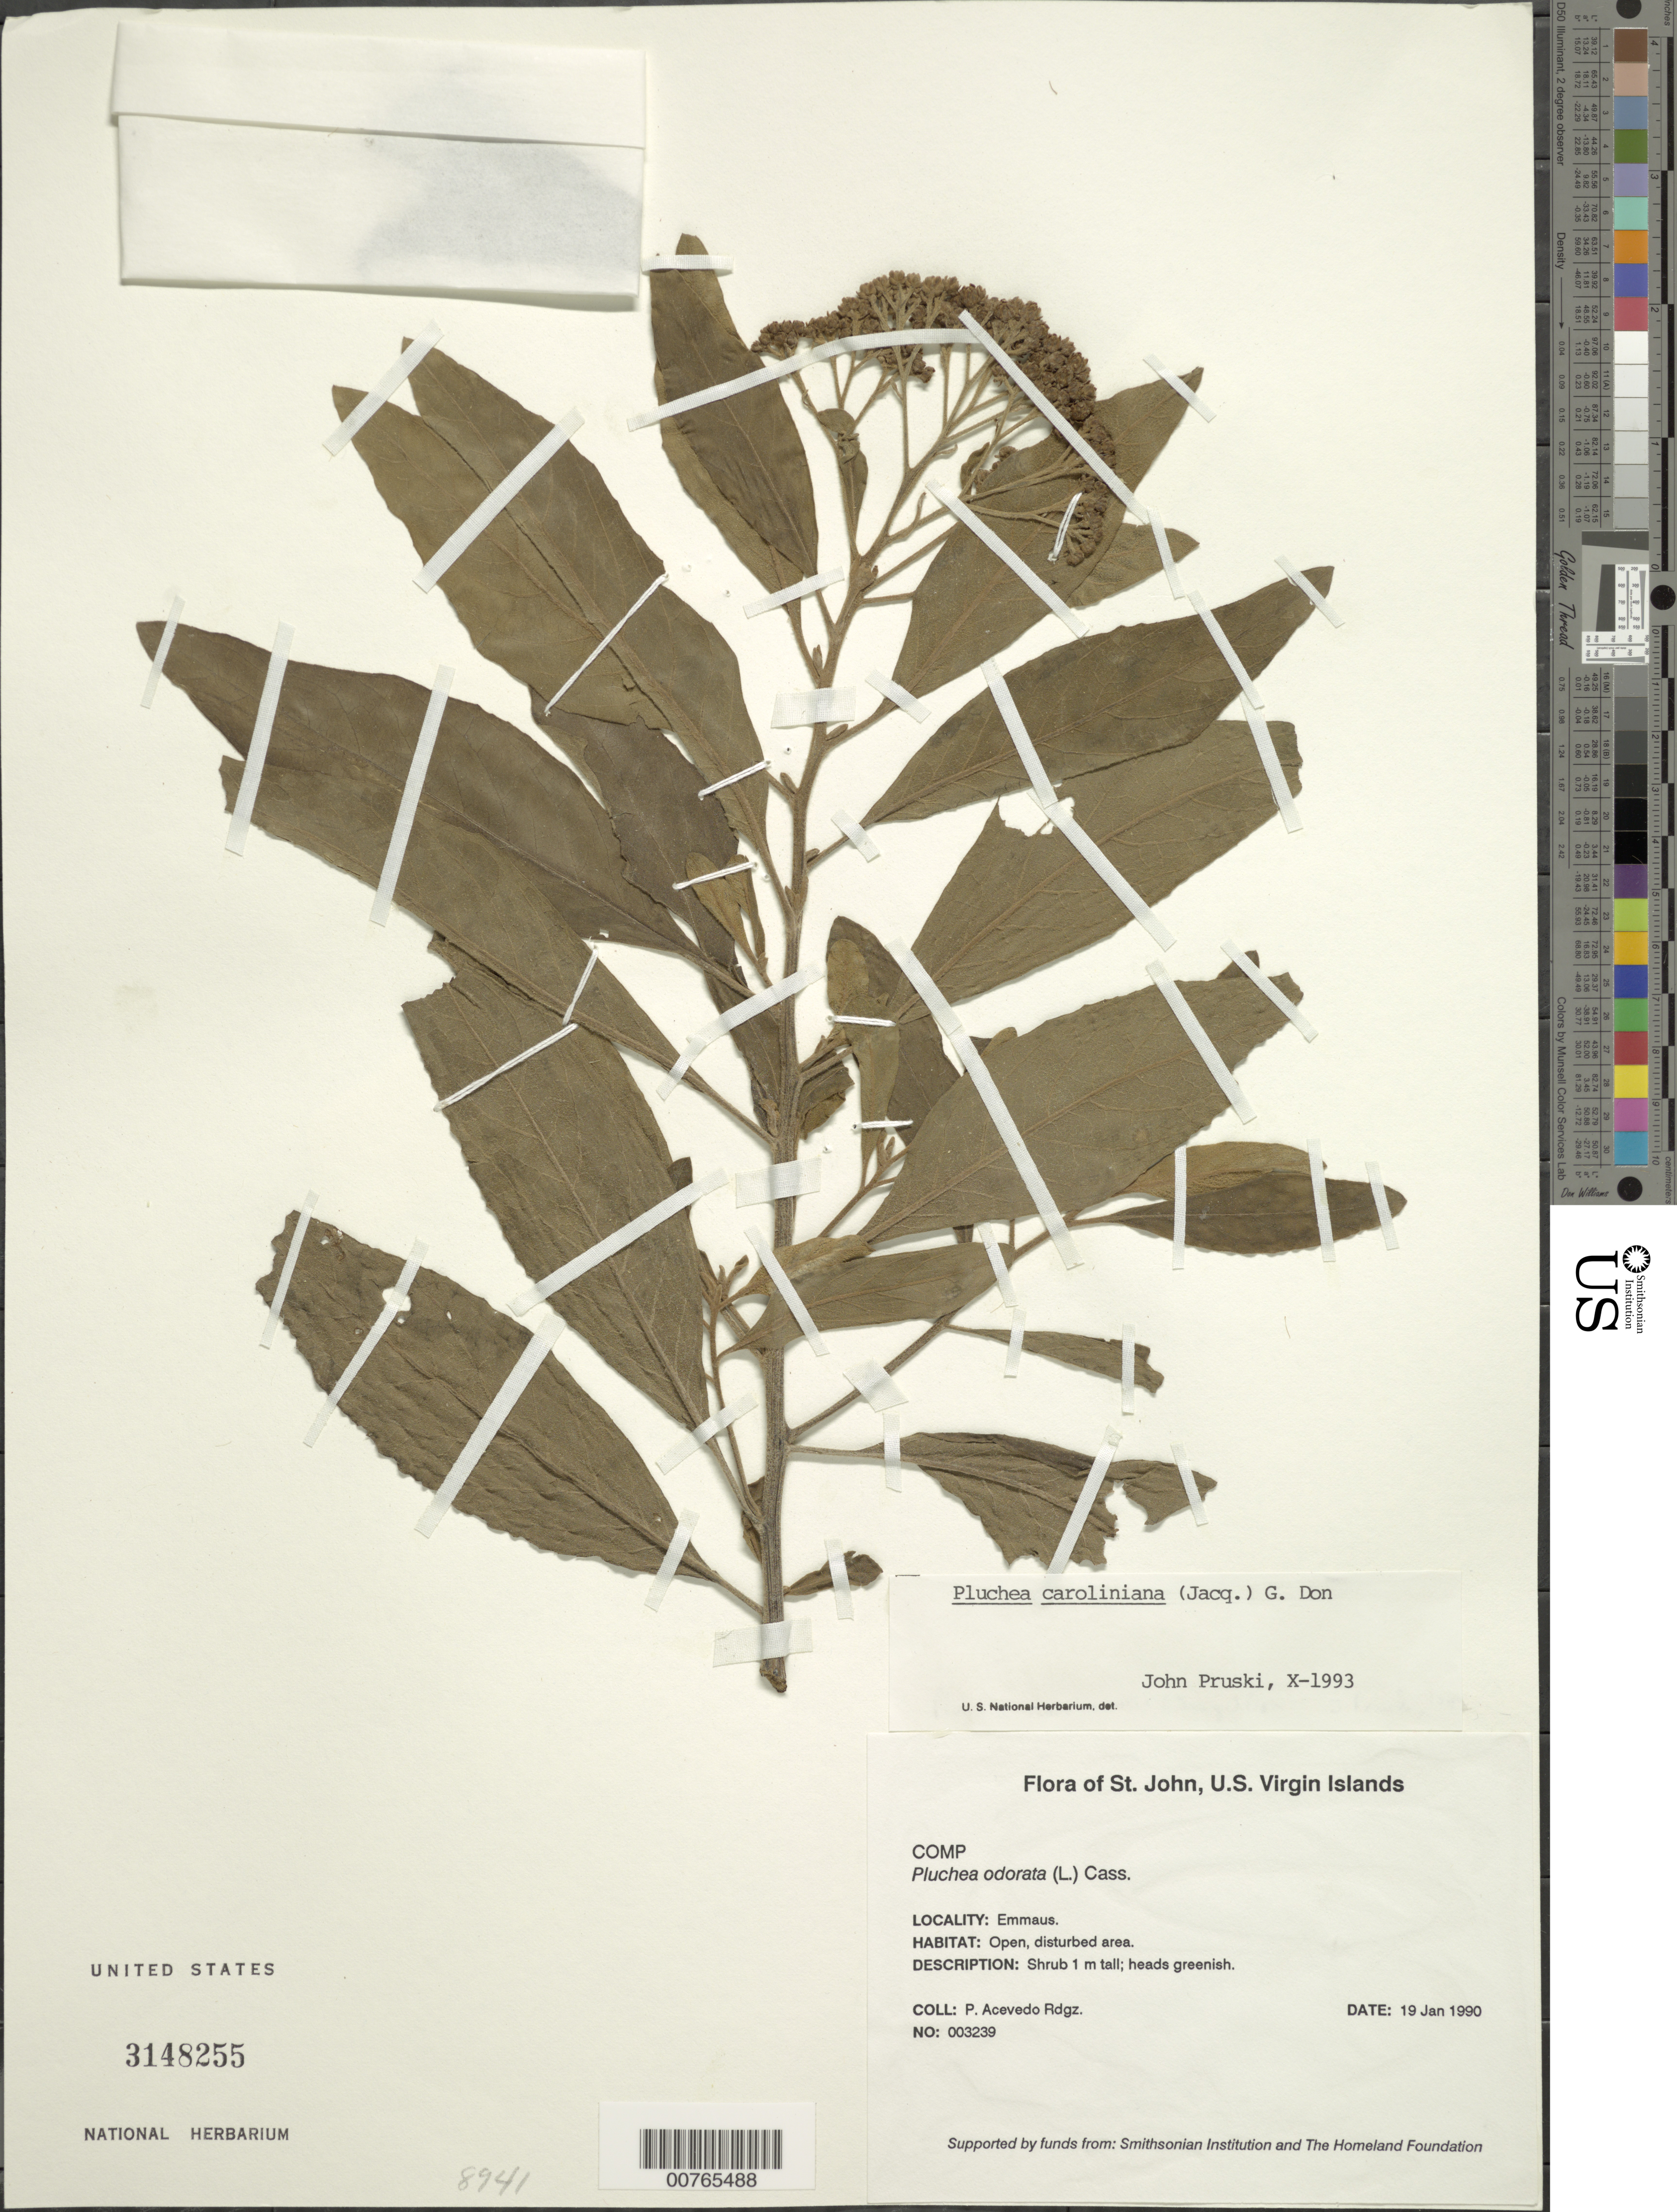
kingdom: Plantae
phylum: Tracheophyta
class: Magnoliopsida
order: Asterales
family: Asteraceae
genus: Pluchea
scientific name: Pluchea carolinensis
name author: (Jacq.) D. Don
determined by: Pruski, J. F.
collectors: P. Acevedo-Rodr.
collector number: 3239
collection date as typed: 19 Jan 1990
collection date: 1990-01-19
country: U.S. Virgin Islands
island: St. John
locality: Emmaus.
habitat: Open, disturbed area.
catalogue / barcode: US 3148255